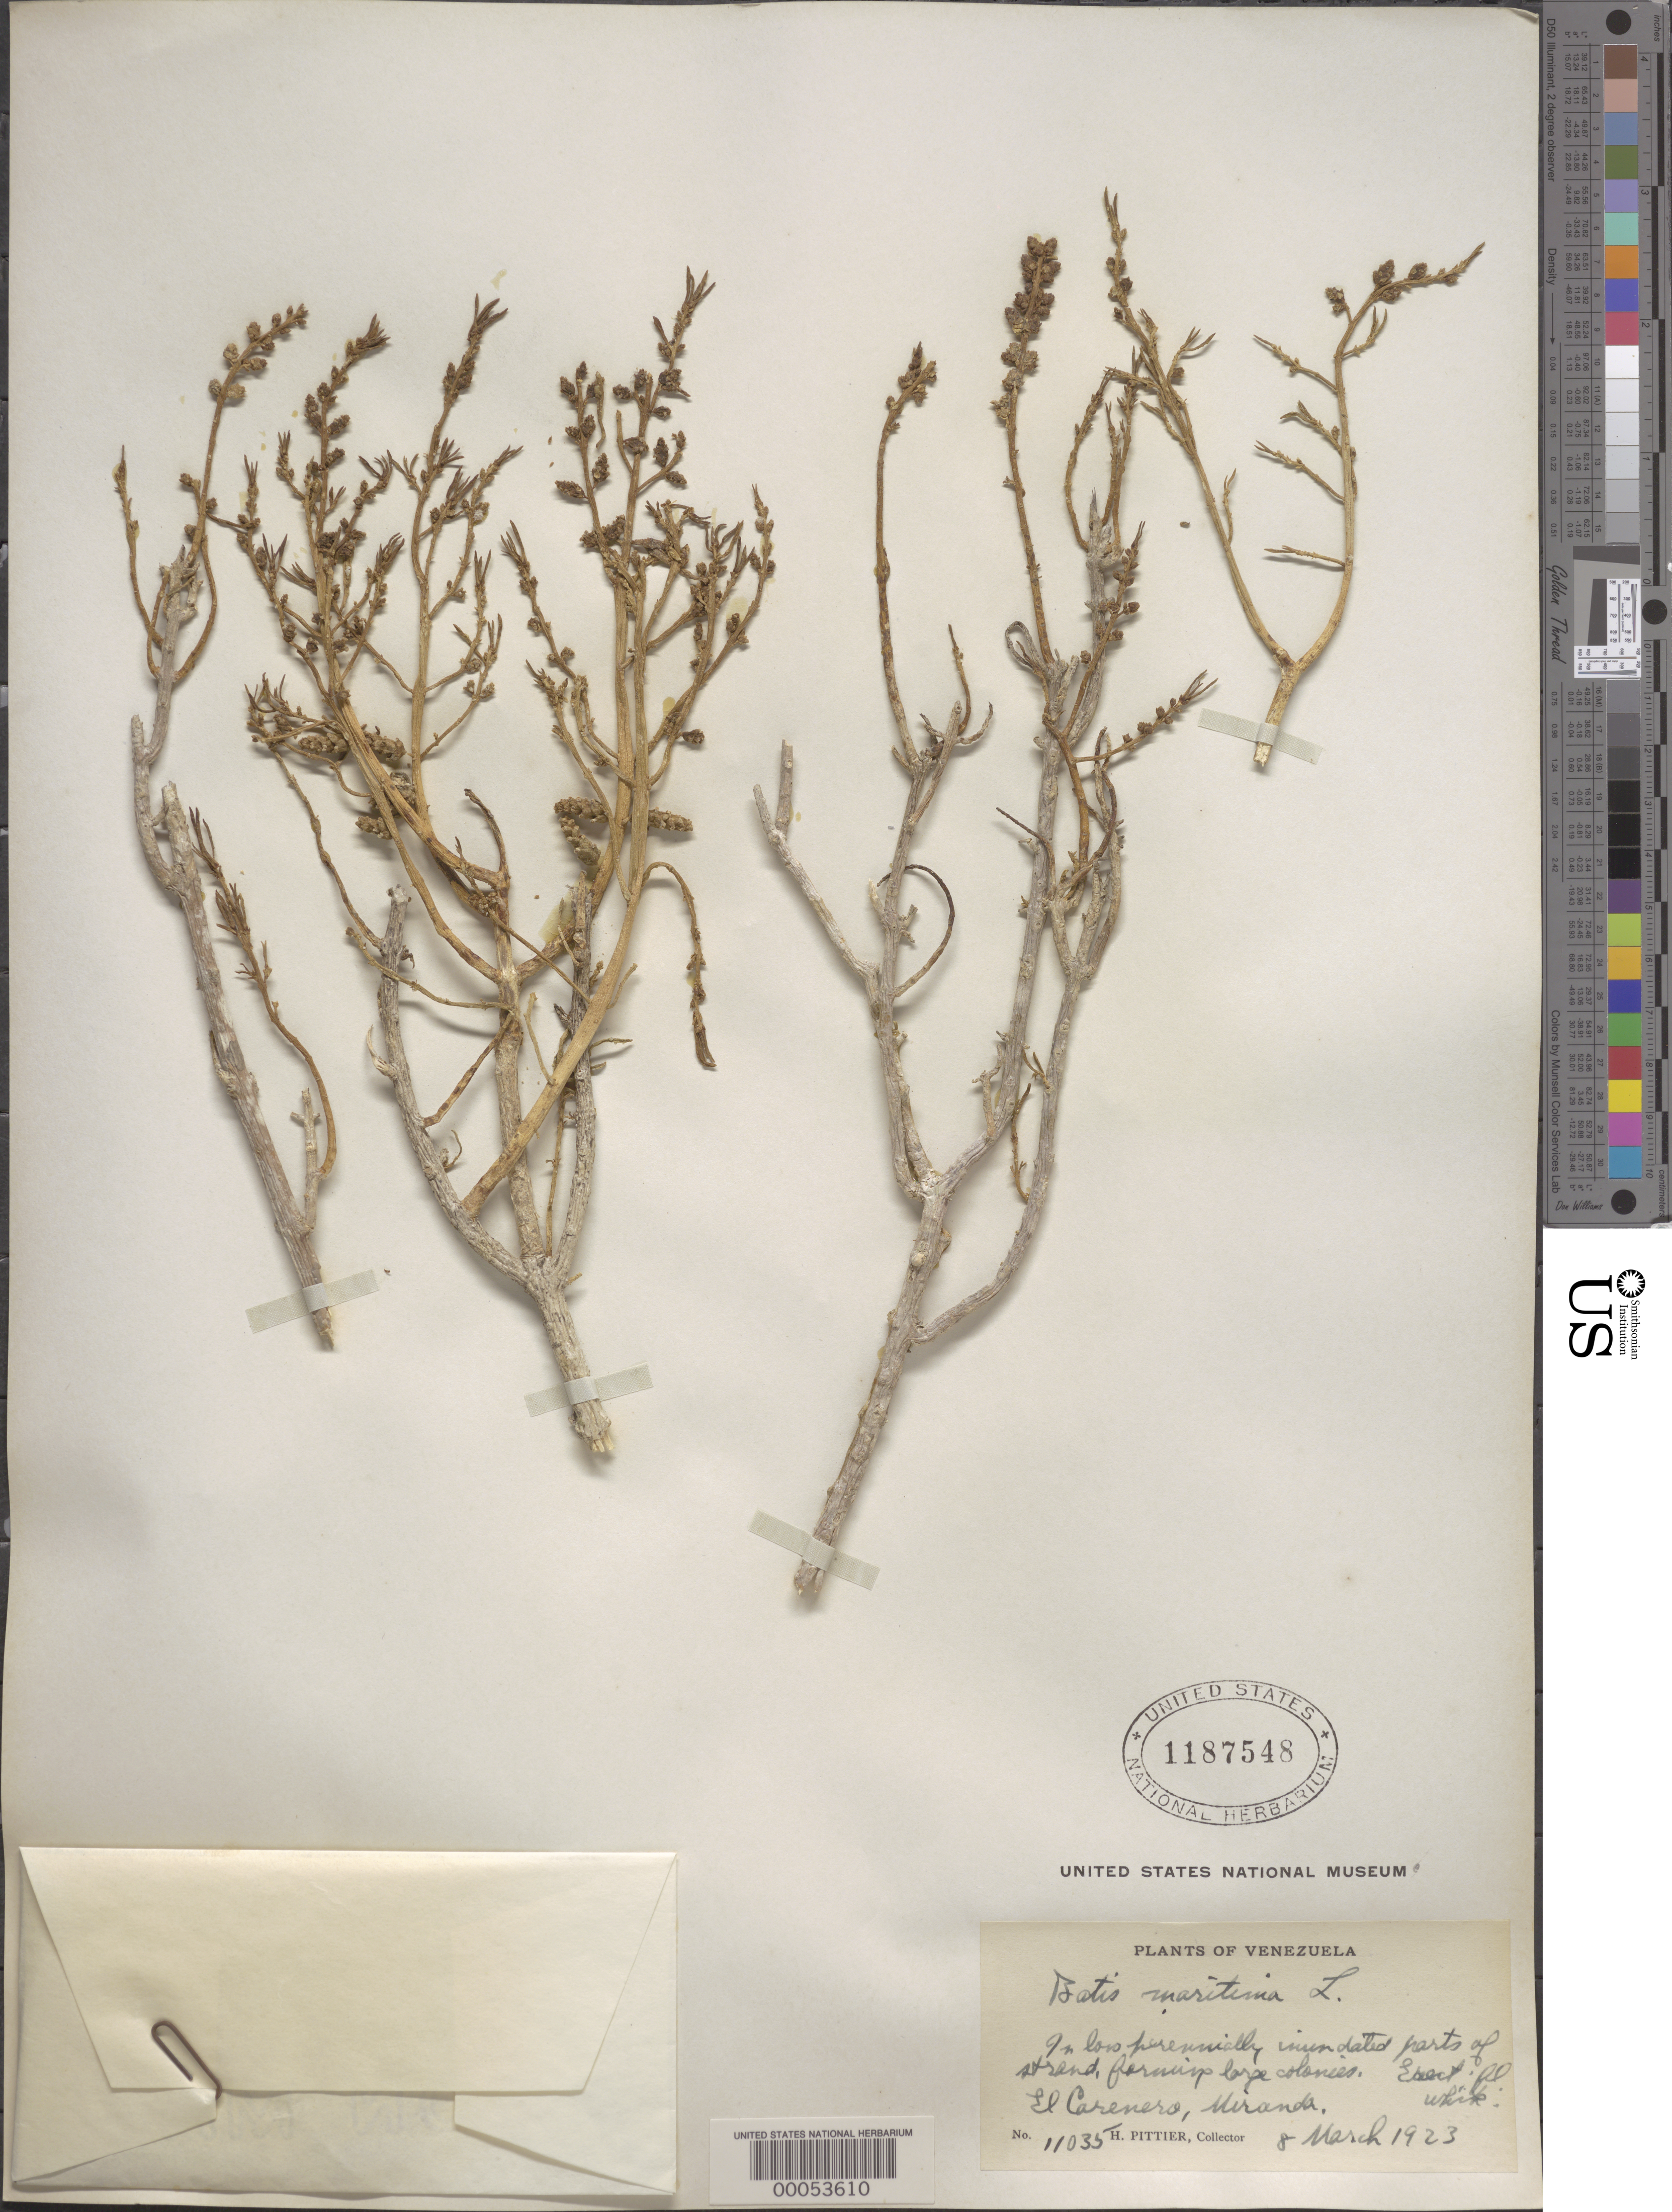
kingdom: Plantae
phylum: Tracheophyta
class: Magnoliopsida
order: Brassicales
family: Bataceae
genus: Batis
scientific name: Batis maritima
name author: L.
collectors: H. F. Pittier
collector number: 11035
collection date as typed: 08 Mar 1923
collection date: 1923-03-08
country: Venezuela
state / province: Miranda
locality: El carenero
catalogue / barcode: US 1187548